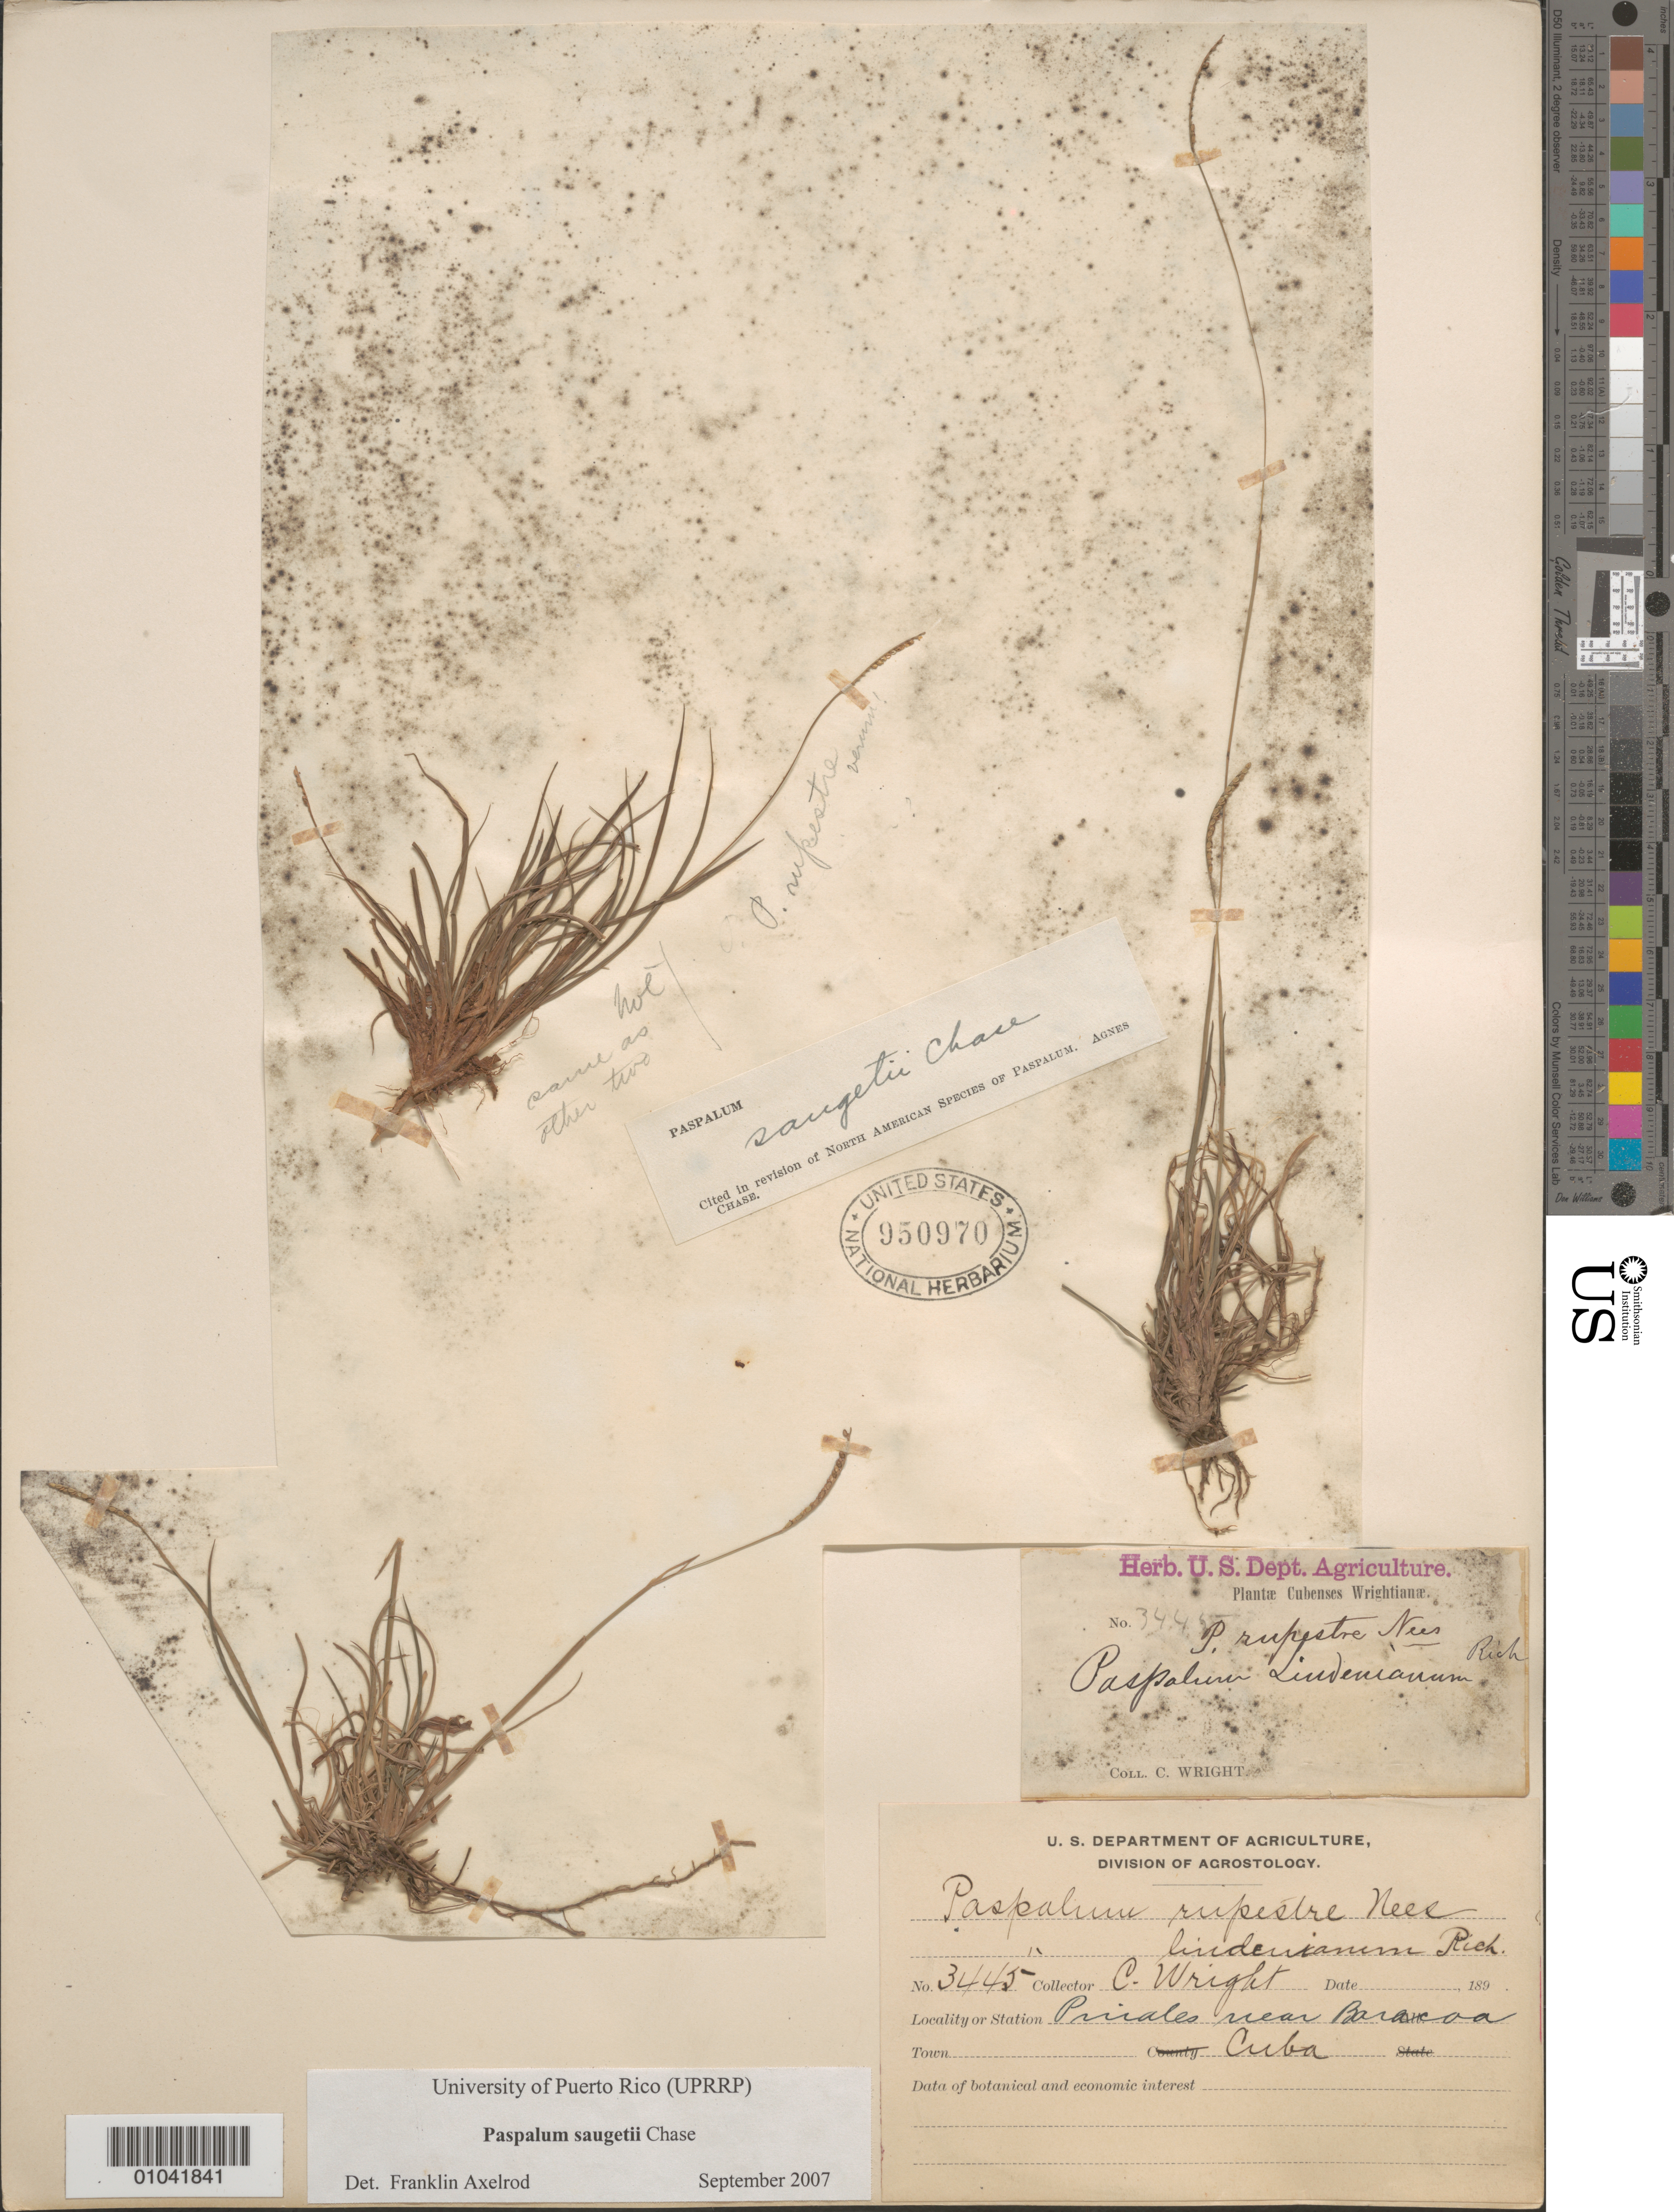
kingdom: Plantae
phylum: Tracheophyta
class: Liliopsida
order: Poales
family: Poaceae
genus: Paspalum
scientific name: Paspalum saugetii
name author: Chase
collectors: C. Wright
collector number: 3445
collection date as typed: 1890 to -- --- 1899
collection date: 1890/1899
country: Cuba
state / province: Guantánamo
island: Cuba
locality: Baracoa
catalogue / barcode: US 950970